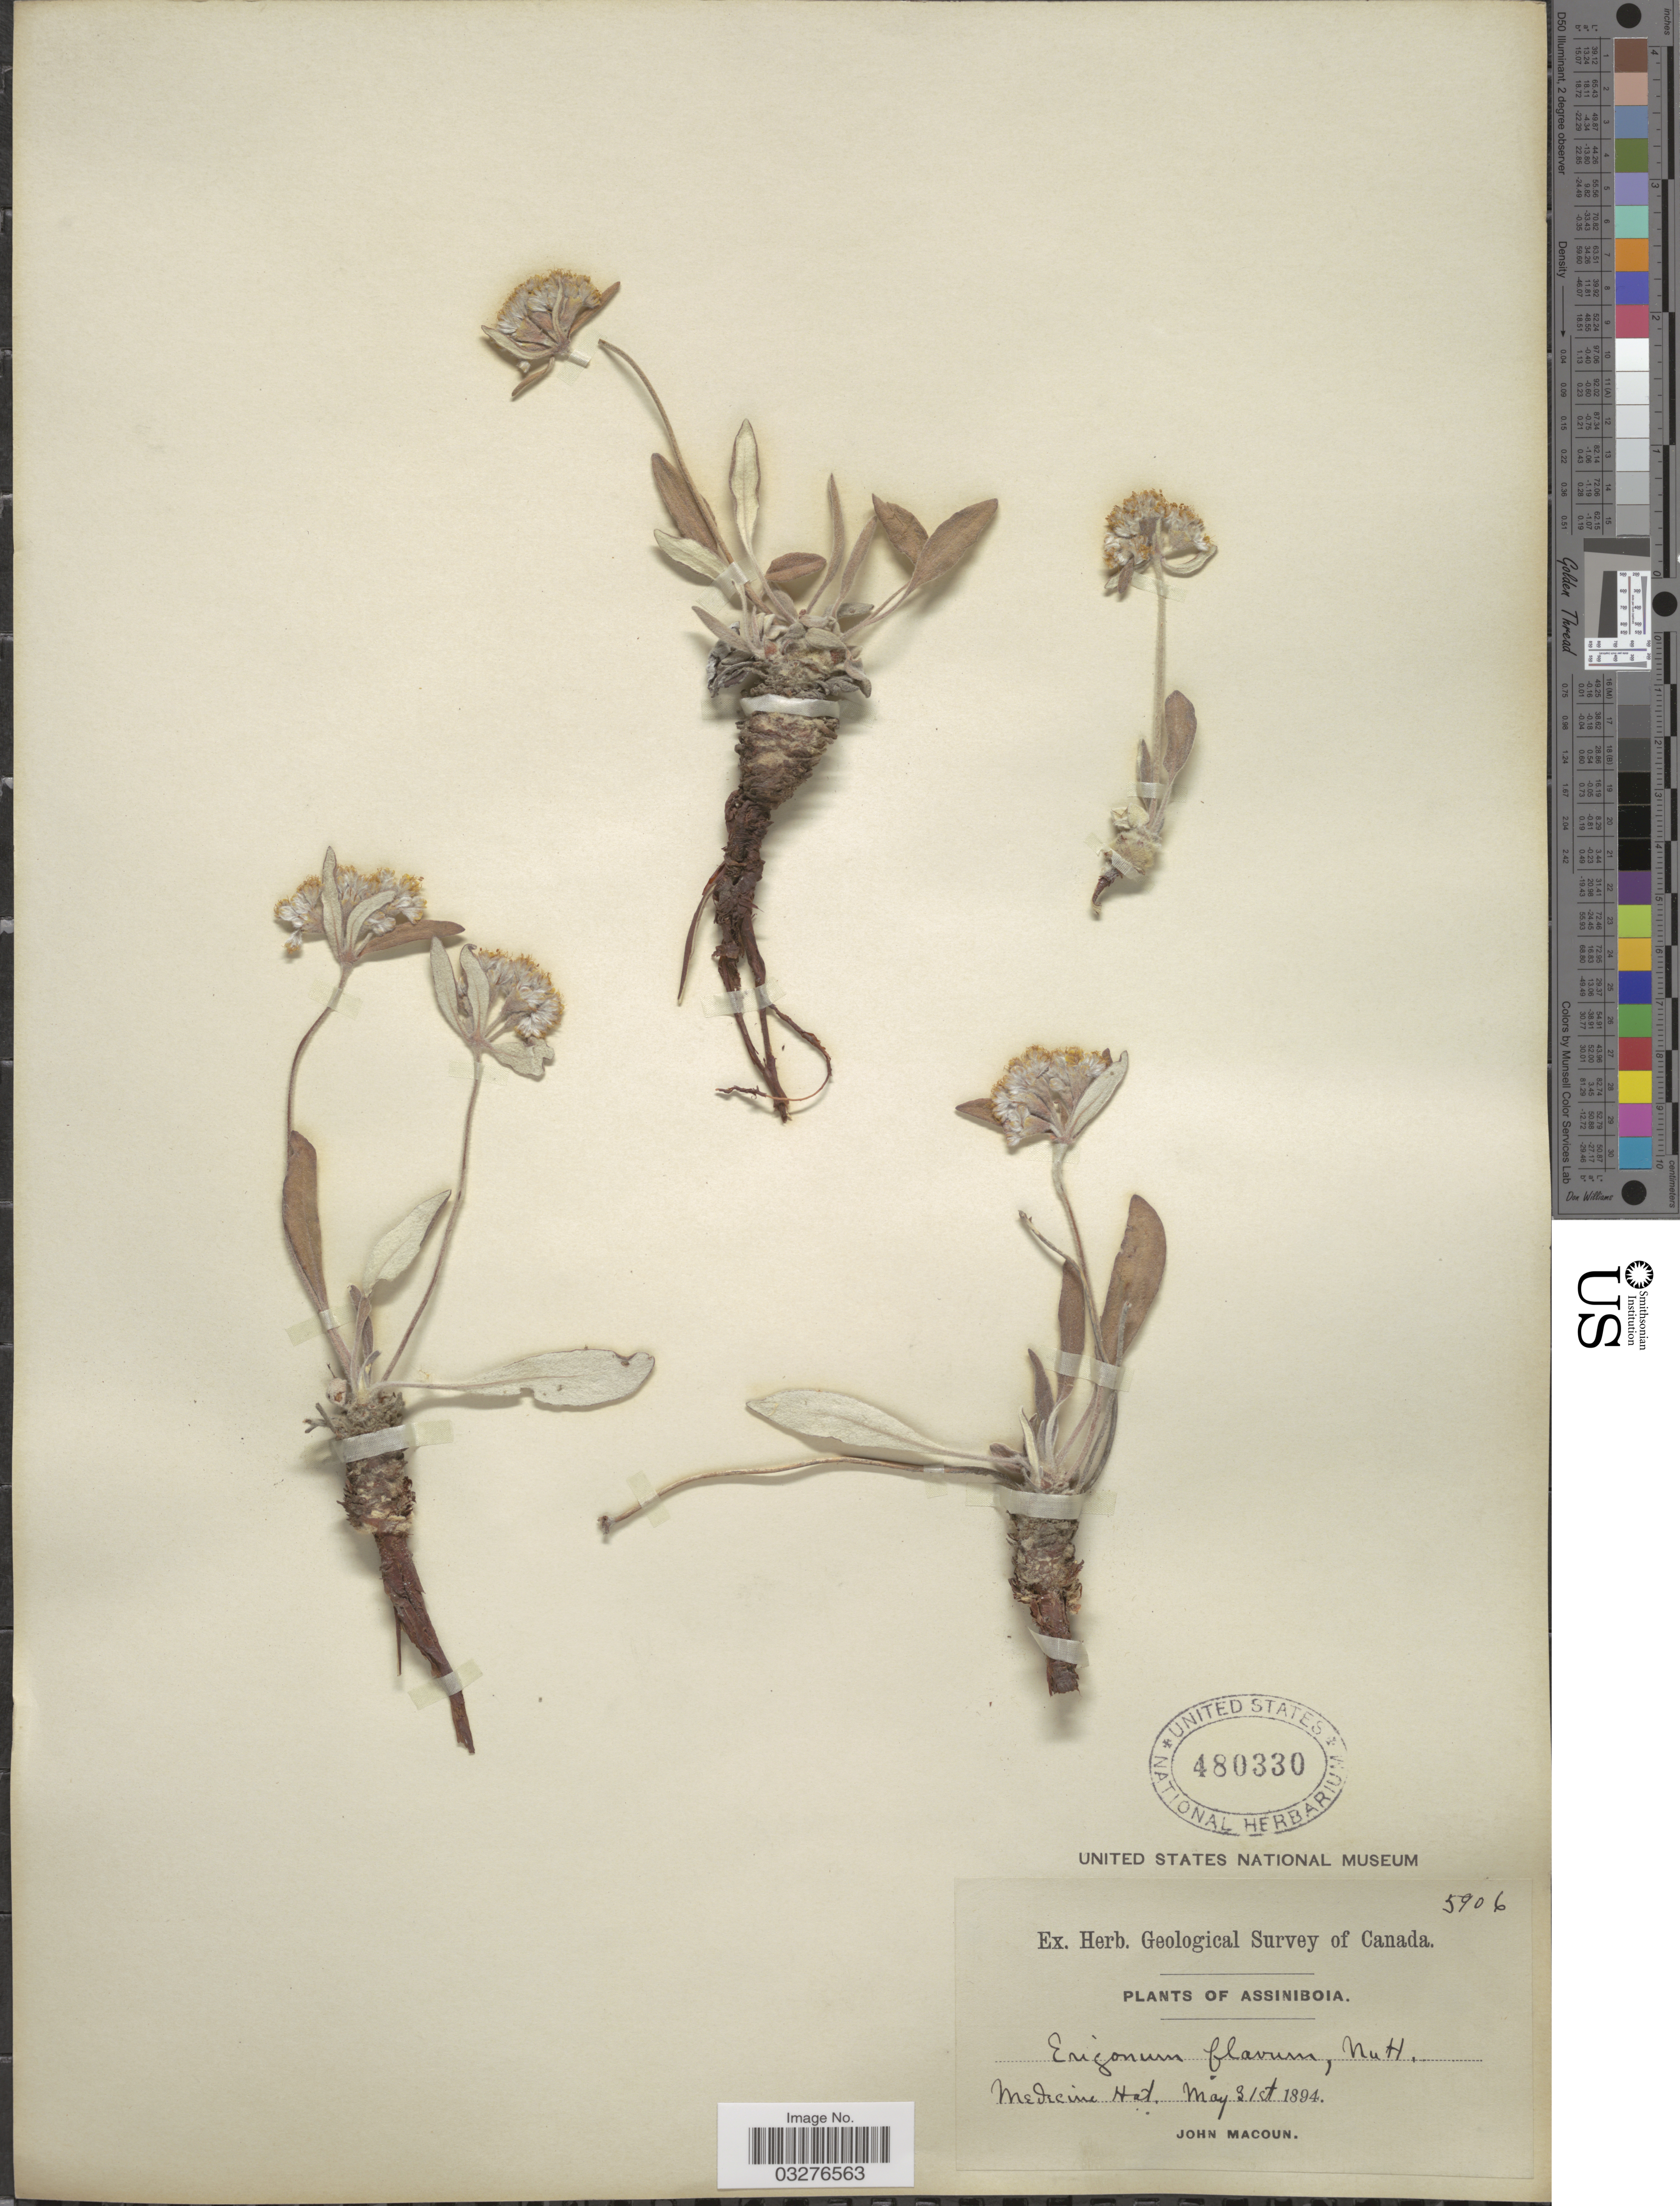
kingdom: Plantae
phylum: Tracheophyta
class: Magnoliopsida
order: Caryophyllales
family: Polygonaceae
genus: Eriogonum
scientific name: Eriogonum flavum var. flavum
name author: Nutt. ex Benth.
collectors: J. Macoun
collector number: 5906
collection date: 1894-05-31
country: Canada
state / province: Alberta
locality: Assiniboia, Medicine Hat.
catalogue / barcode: US 480330